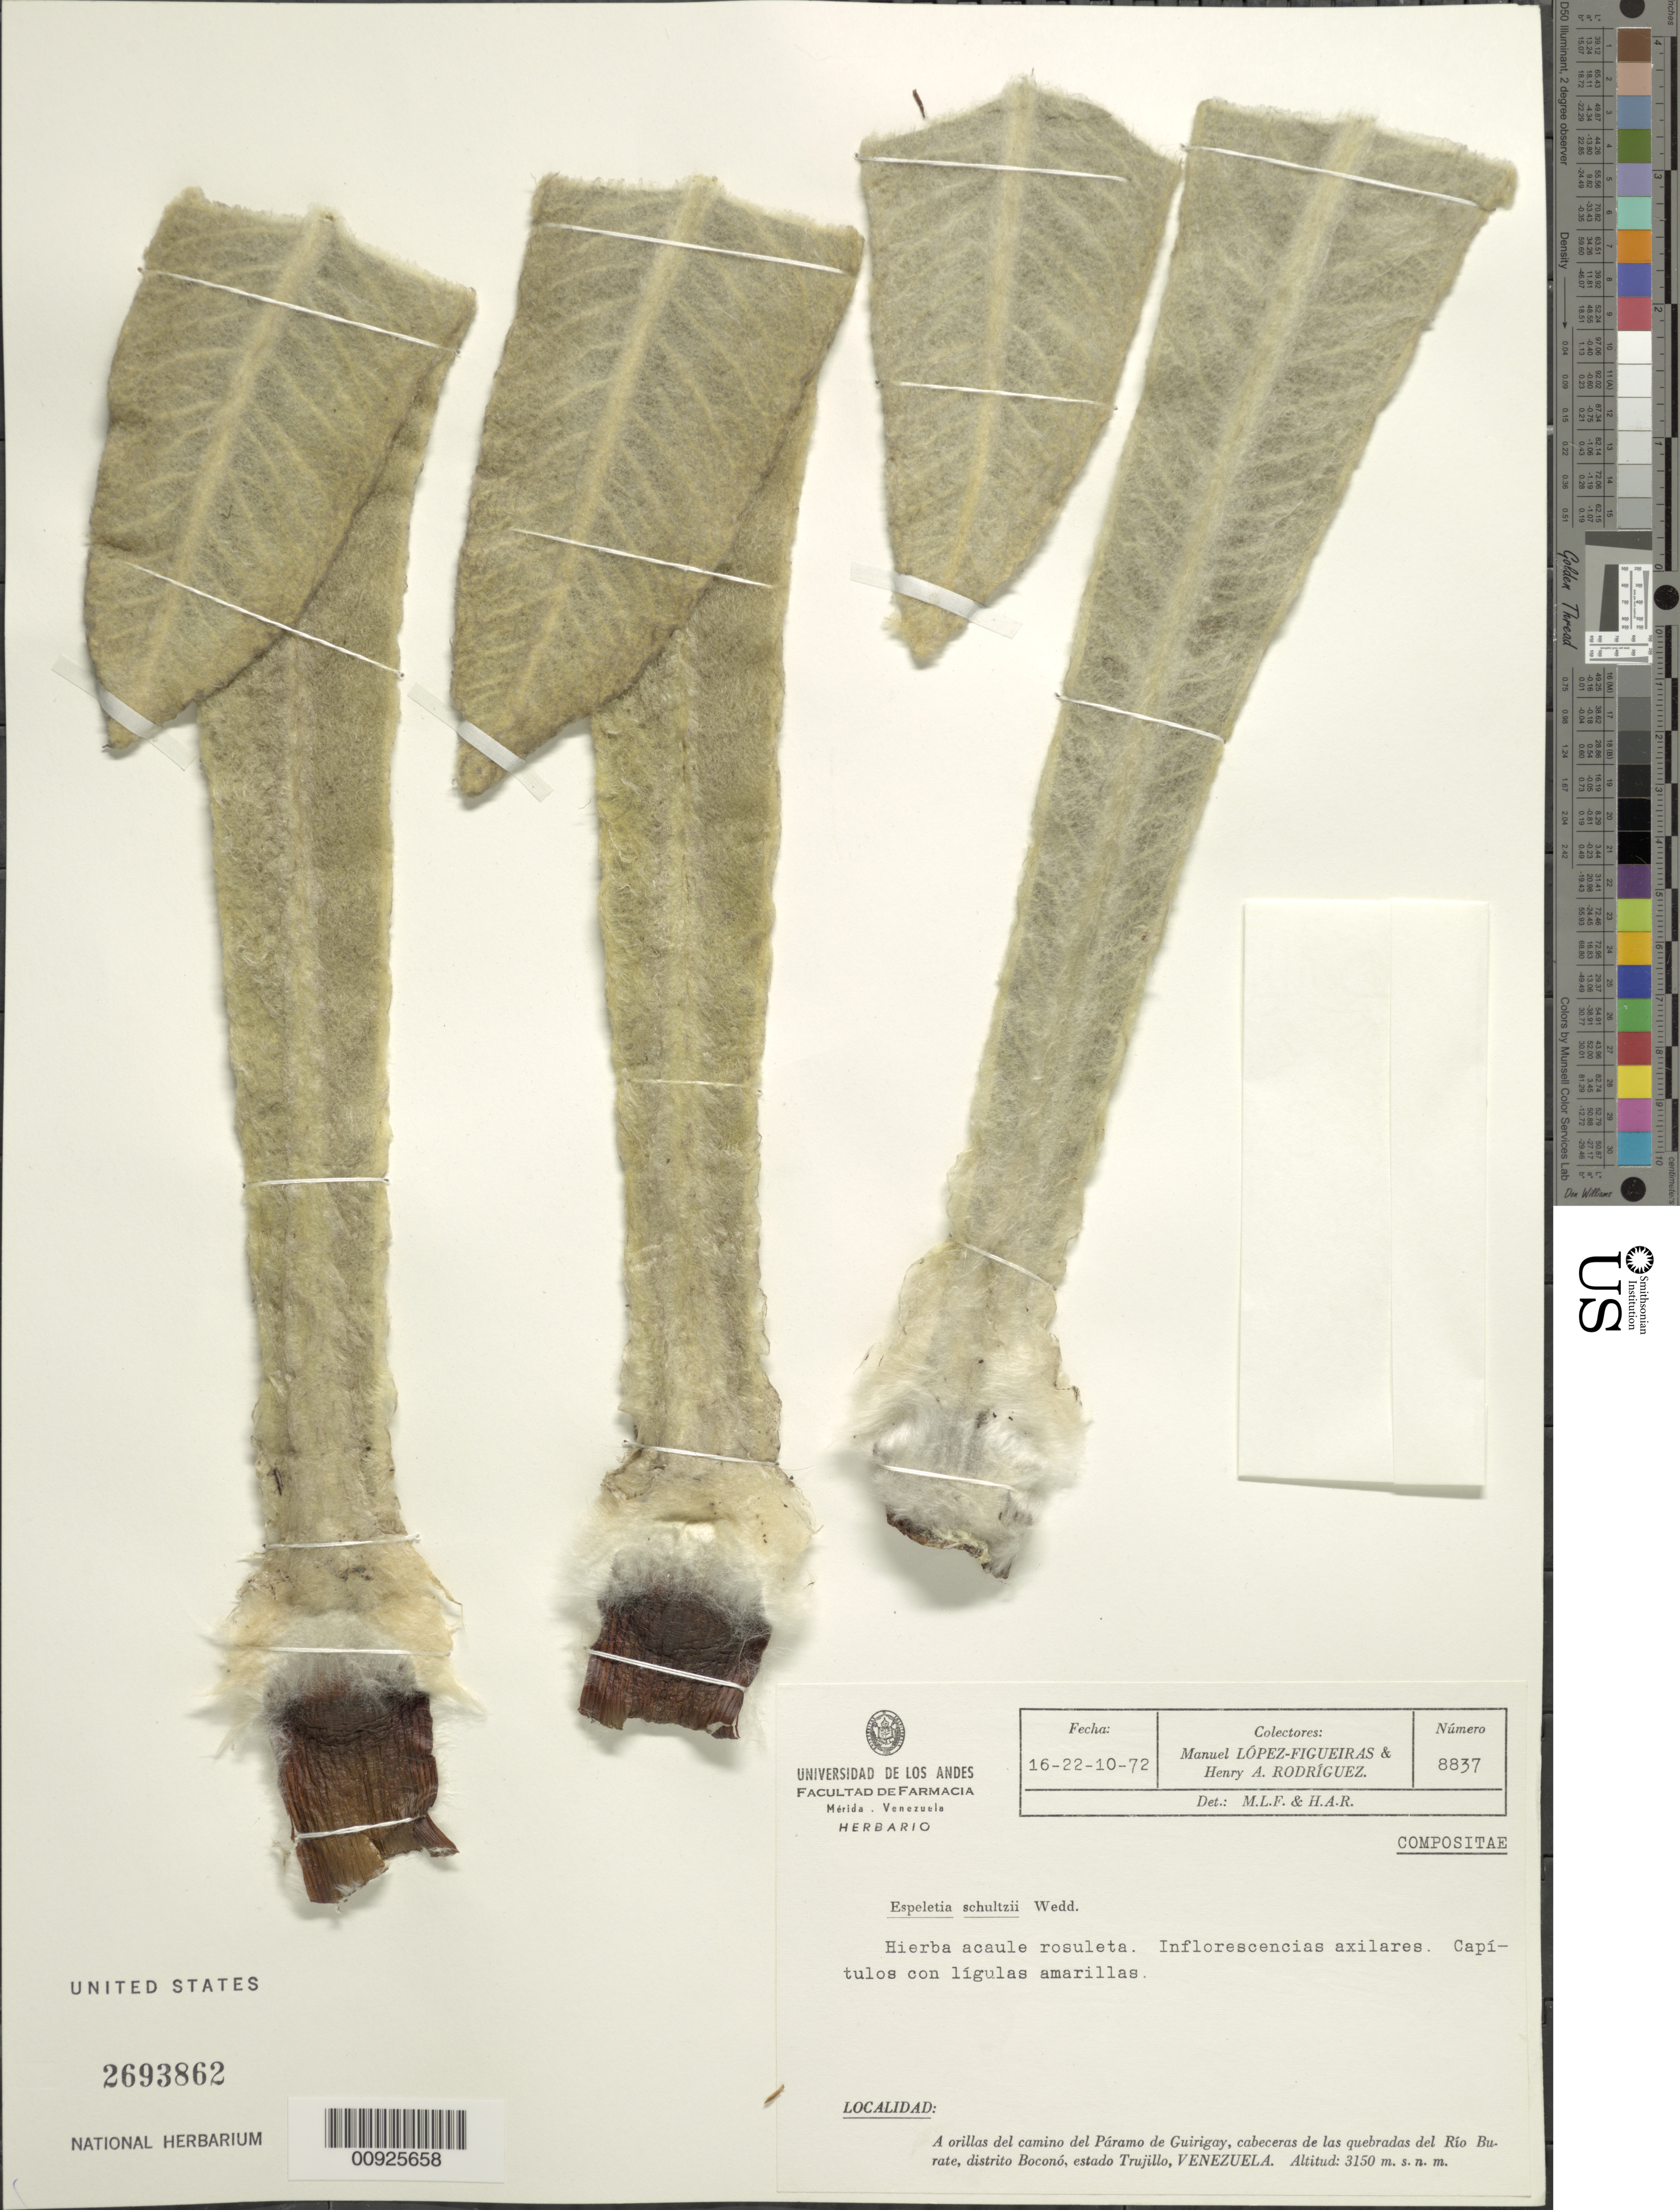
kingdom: Plantae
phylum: Tracheophyta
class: Magnoliopsida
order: Asterales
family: Asteraceae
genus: Espeletia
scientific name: Espeletia schultzii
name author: Wedd.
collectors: M. López Figueiras & H. A. Rodriguez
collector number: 8837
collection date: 1972-10-16/1972-10-22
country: Venezuela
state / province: Trujillo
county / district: D. Boconó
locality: P. de Guirigay. A orillas del camino del Páramo de Guirigay, cabeceras de las quebradas del Río Burate.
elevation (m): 3150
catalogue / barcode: US 2693862